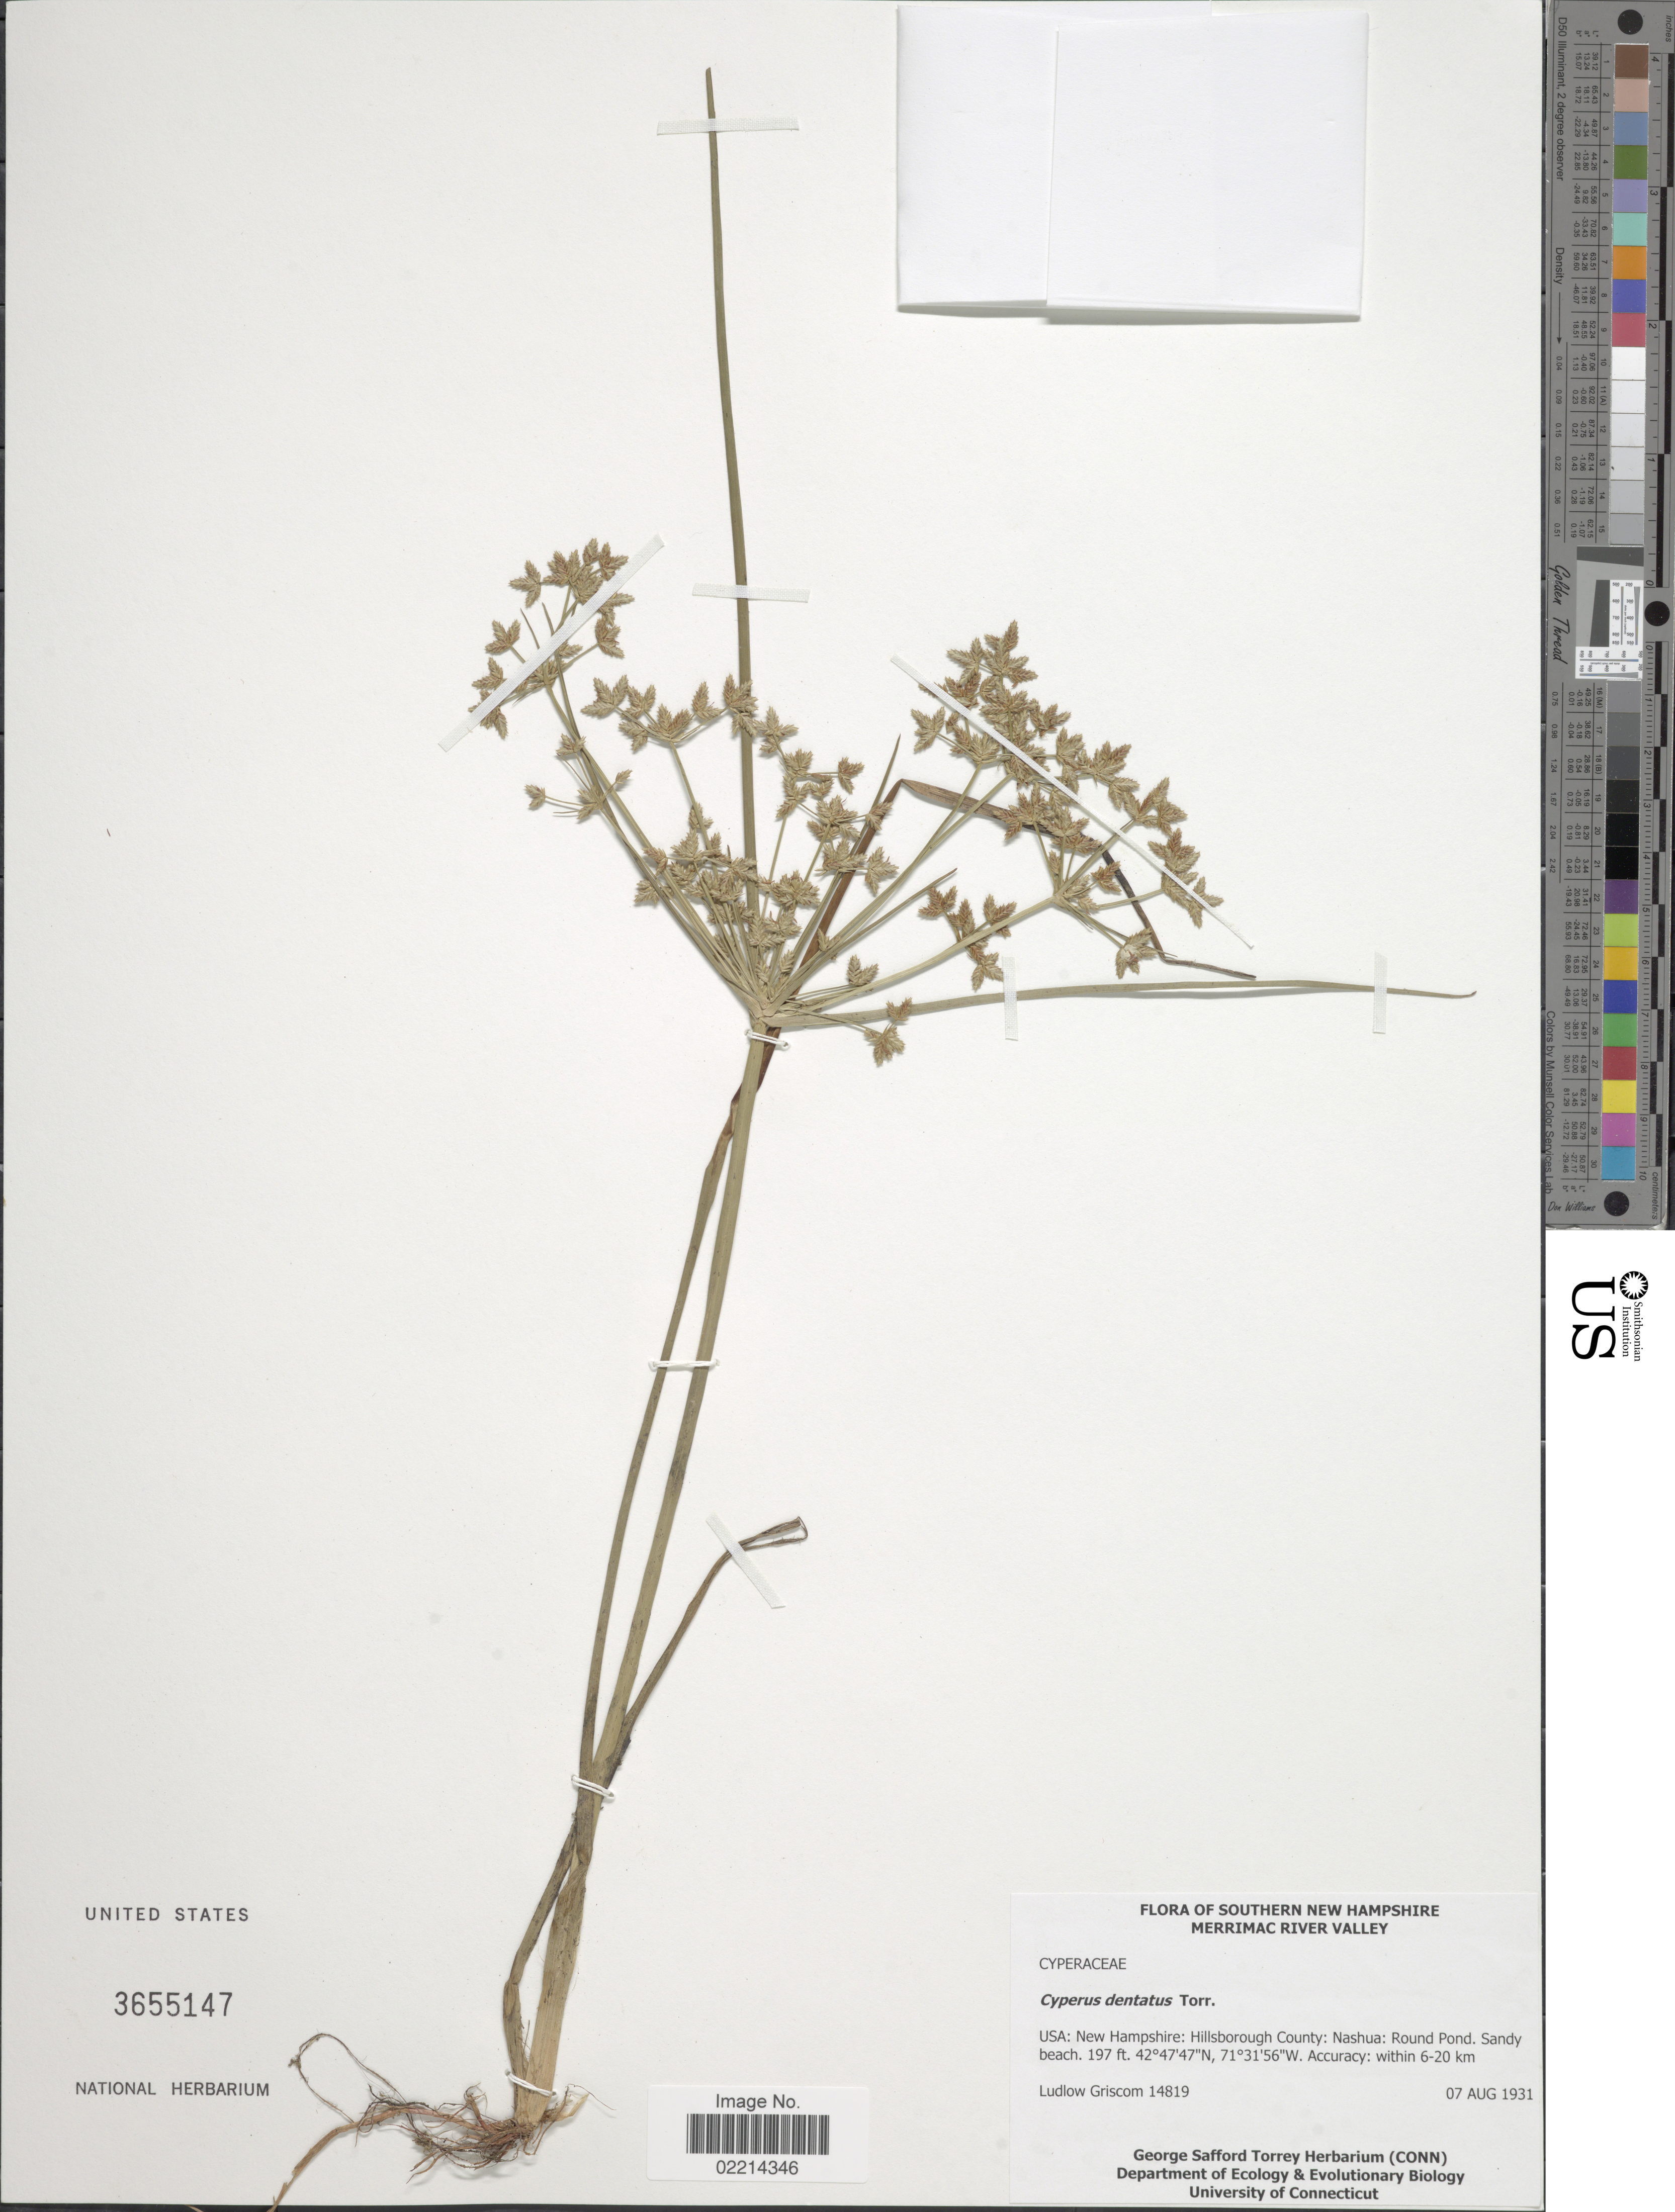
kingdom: Plantae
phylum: Tracheophyta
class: Liliopsida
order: Poales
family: Cyperaceae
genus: Cyperus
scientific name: Cyperus dentatus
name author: Torr.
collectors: L. Griscom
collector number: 14819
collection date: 1931-08-07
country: United States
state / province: New Hampshire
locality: Southern New Hampshire, Merrimac River Valley, Hillsborough County: Nashua: Round Pond. Sandy beach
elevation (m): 60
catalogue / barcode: US 3655147